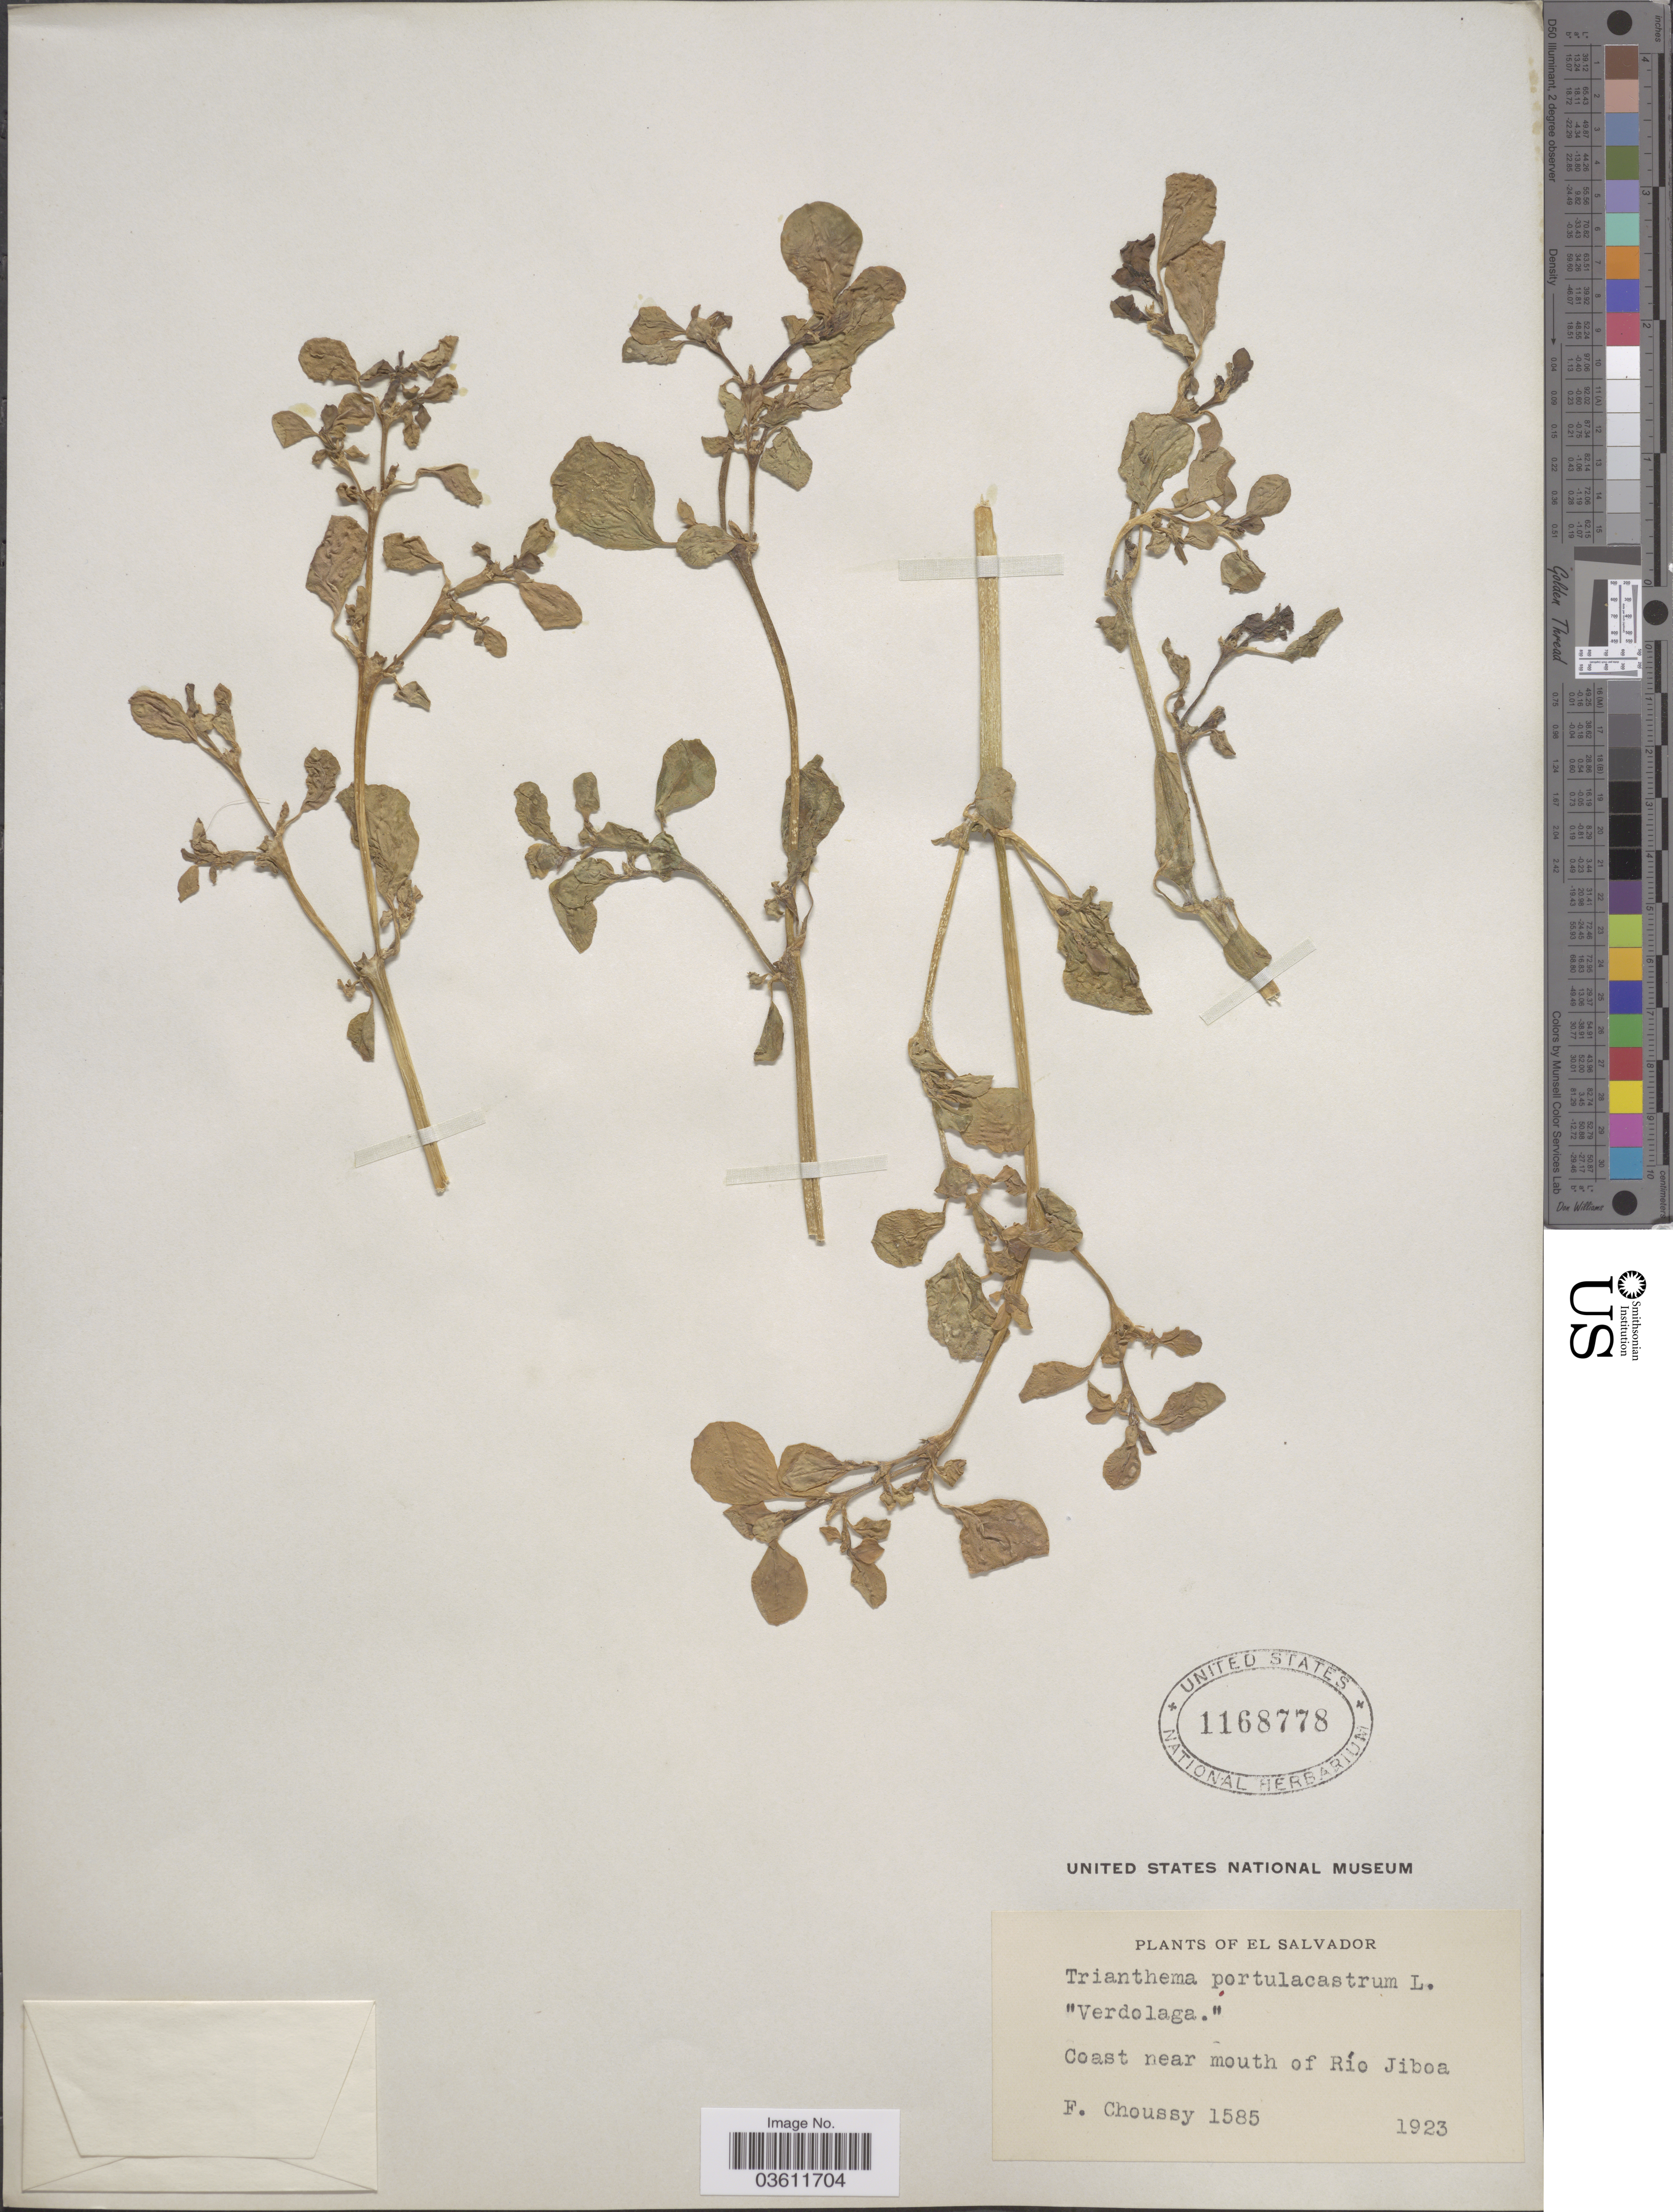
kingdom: Plantae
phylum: Tracheophyta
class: Magnoliopsida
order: Caryophyllales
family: Aizoaceae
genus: Trianthema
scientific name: Trianthema portulacastrum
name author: L.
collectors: F. Choussy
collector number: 1585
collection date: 1923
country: El Salvador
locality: Coast near mouth of Río Jiboa.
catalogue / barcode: US 1168778